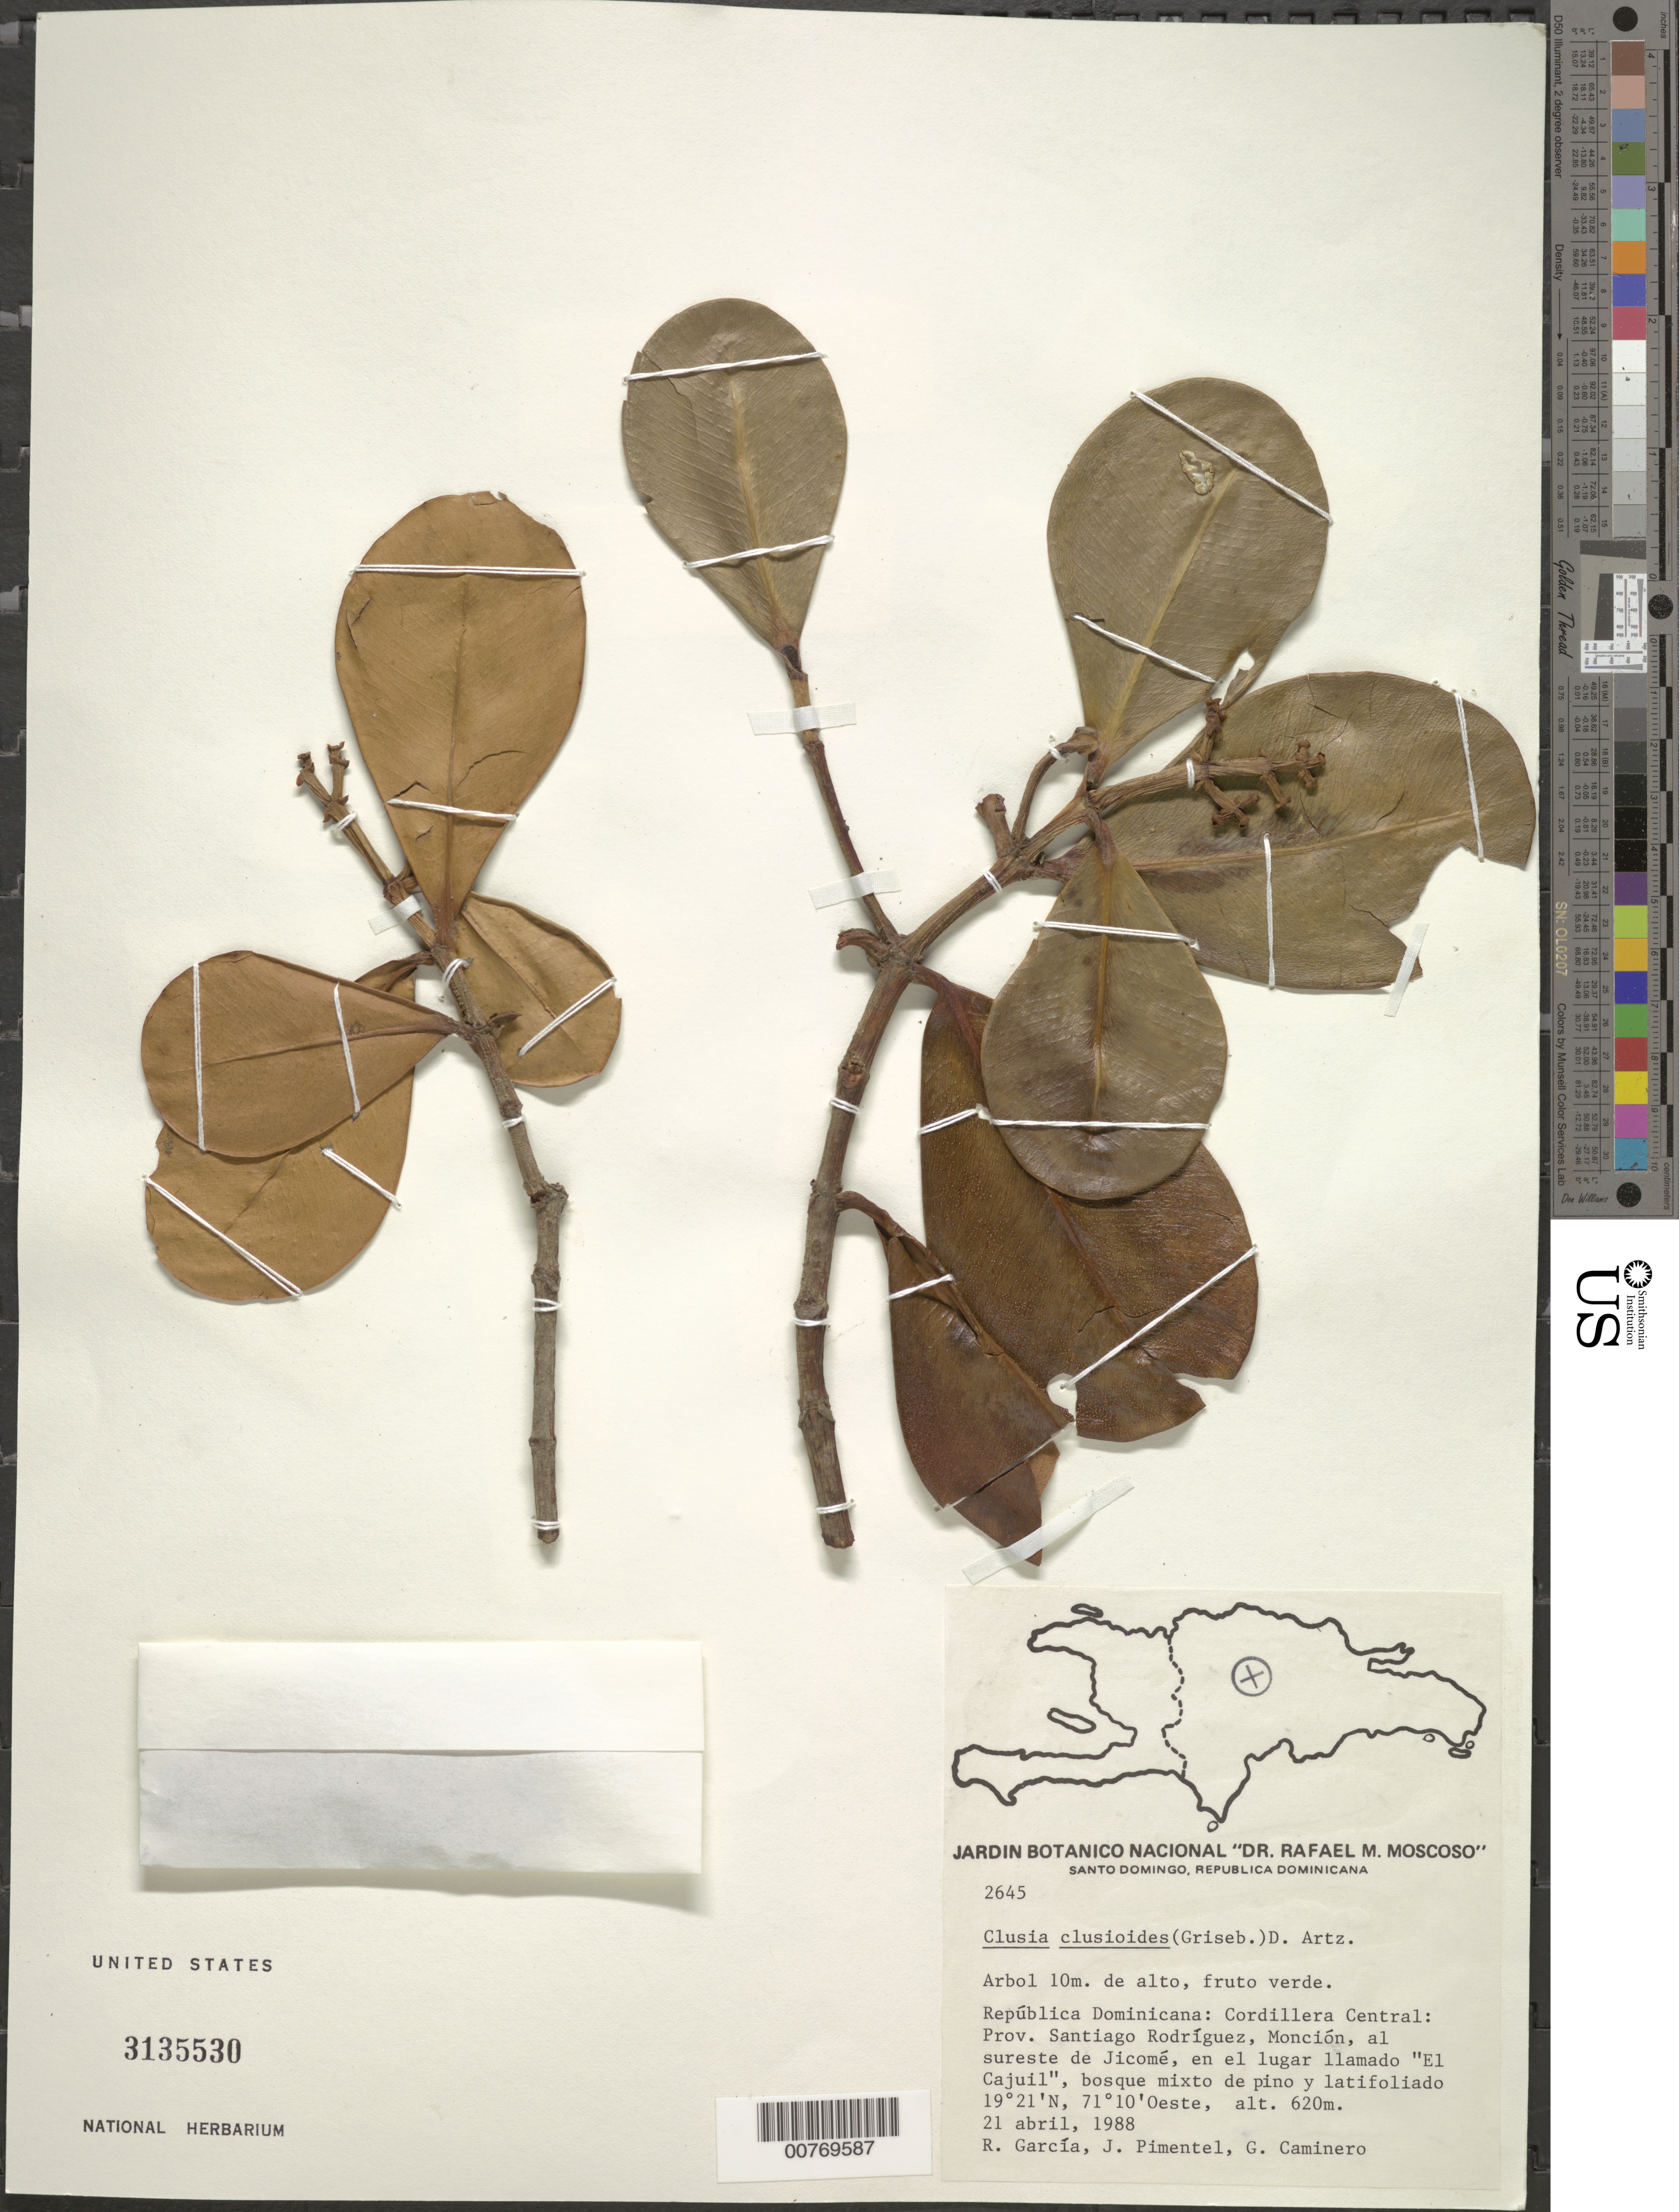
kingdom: Plantae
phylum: Tracheophyta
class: Magnoliopsida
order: Malpighiales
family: Clusiaceae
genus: Clusia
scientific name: Clusia clusioides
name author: (Griseb.) D'Arcy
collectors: R. G. García, J. Pimentel & G. Caminero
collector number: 2645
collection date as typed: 21 Apr x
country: Dominican Republic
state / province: Santiago Rodríguez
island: Hispaniola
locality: Monción, southeast of Jicomé, in the place called El Cajuil.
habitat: Mixed forest of broad leaves and pine.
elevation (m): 620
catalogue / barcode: US 3135530